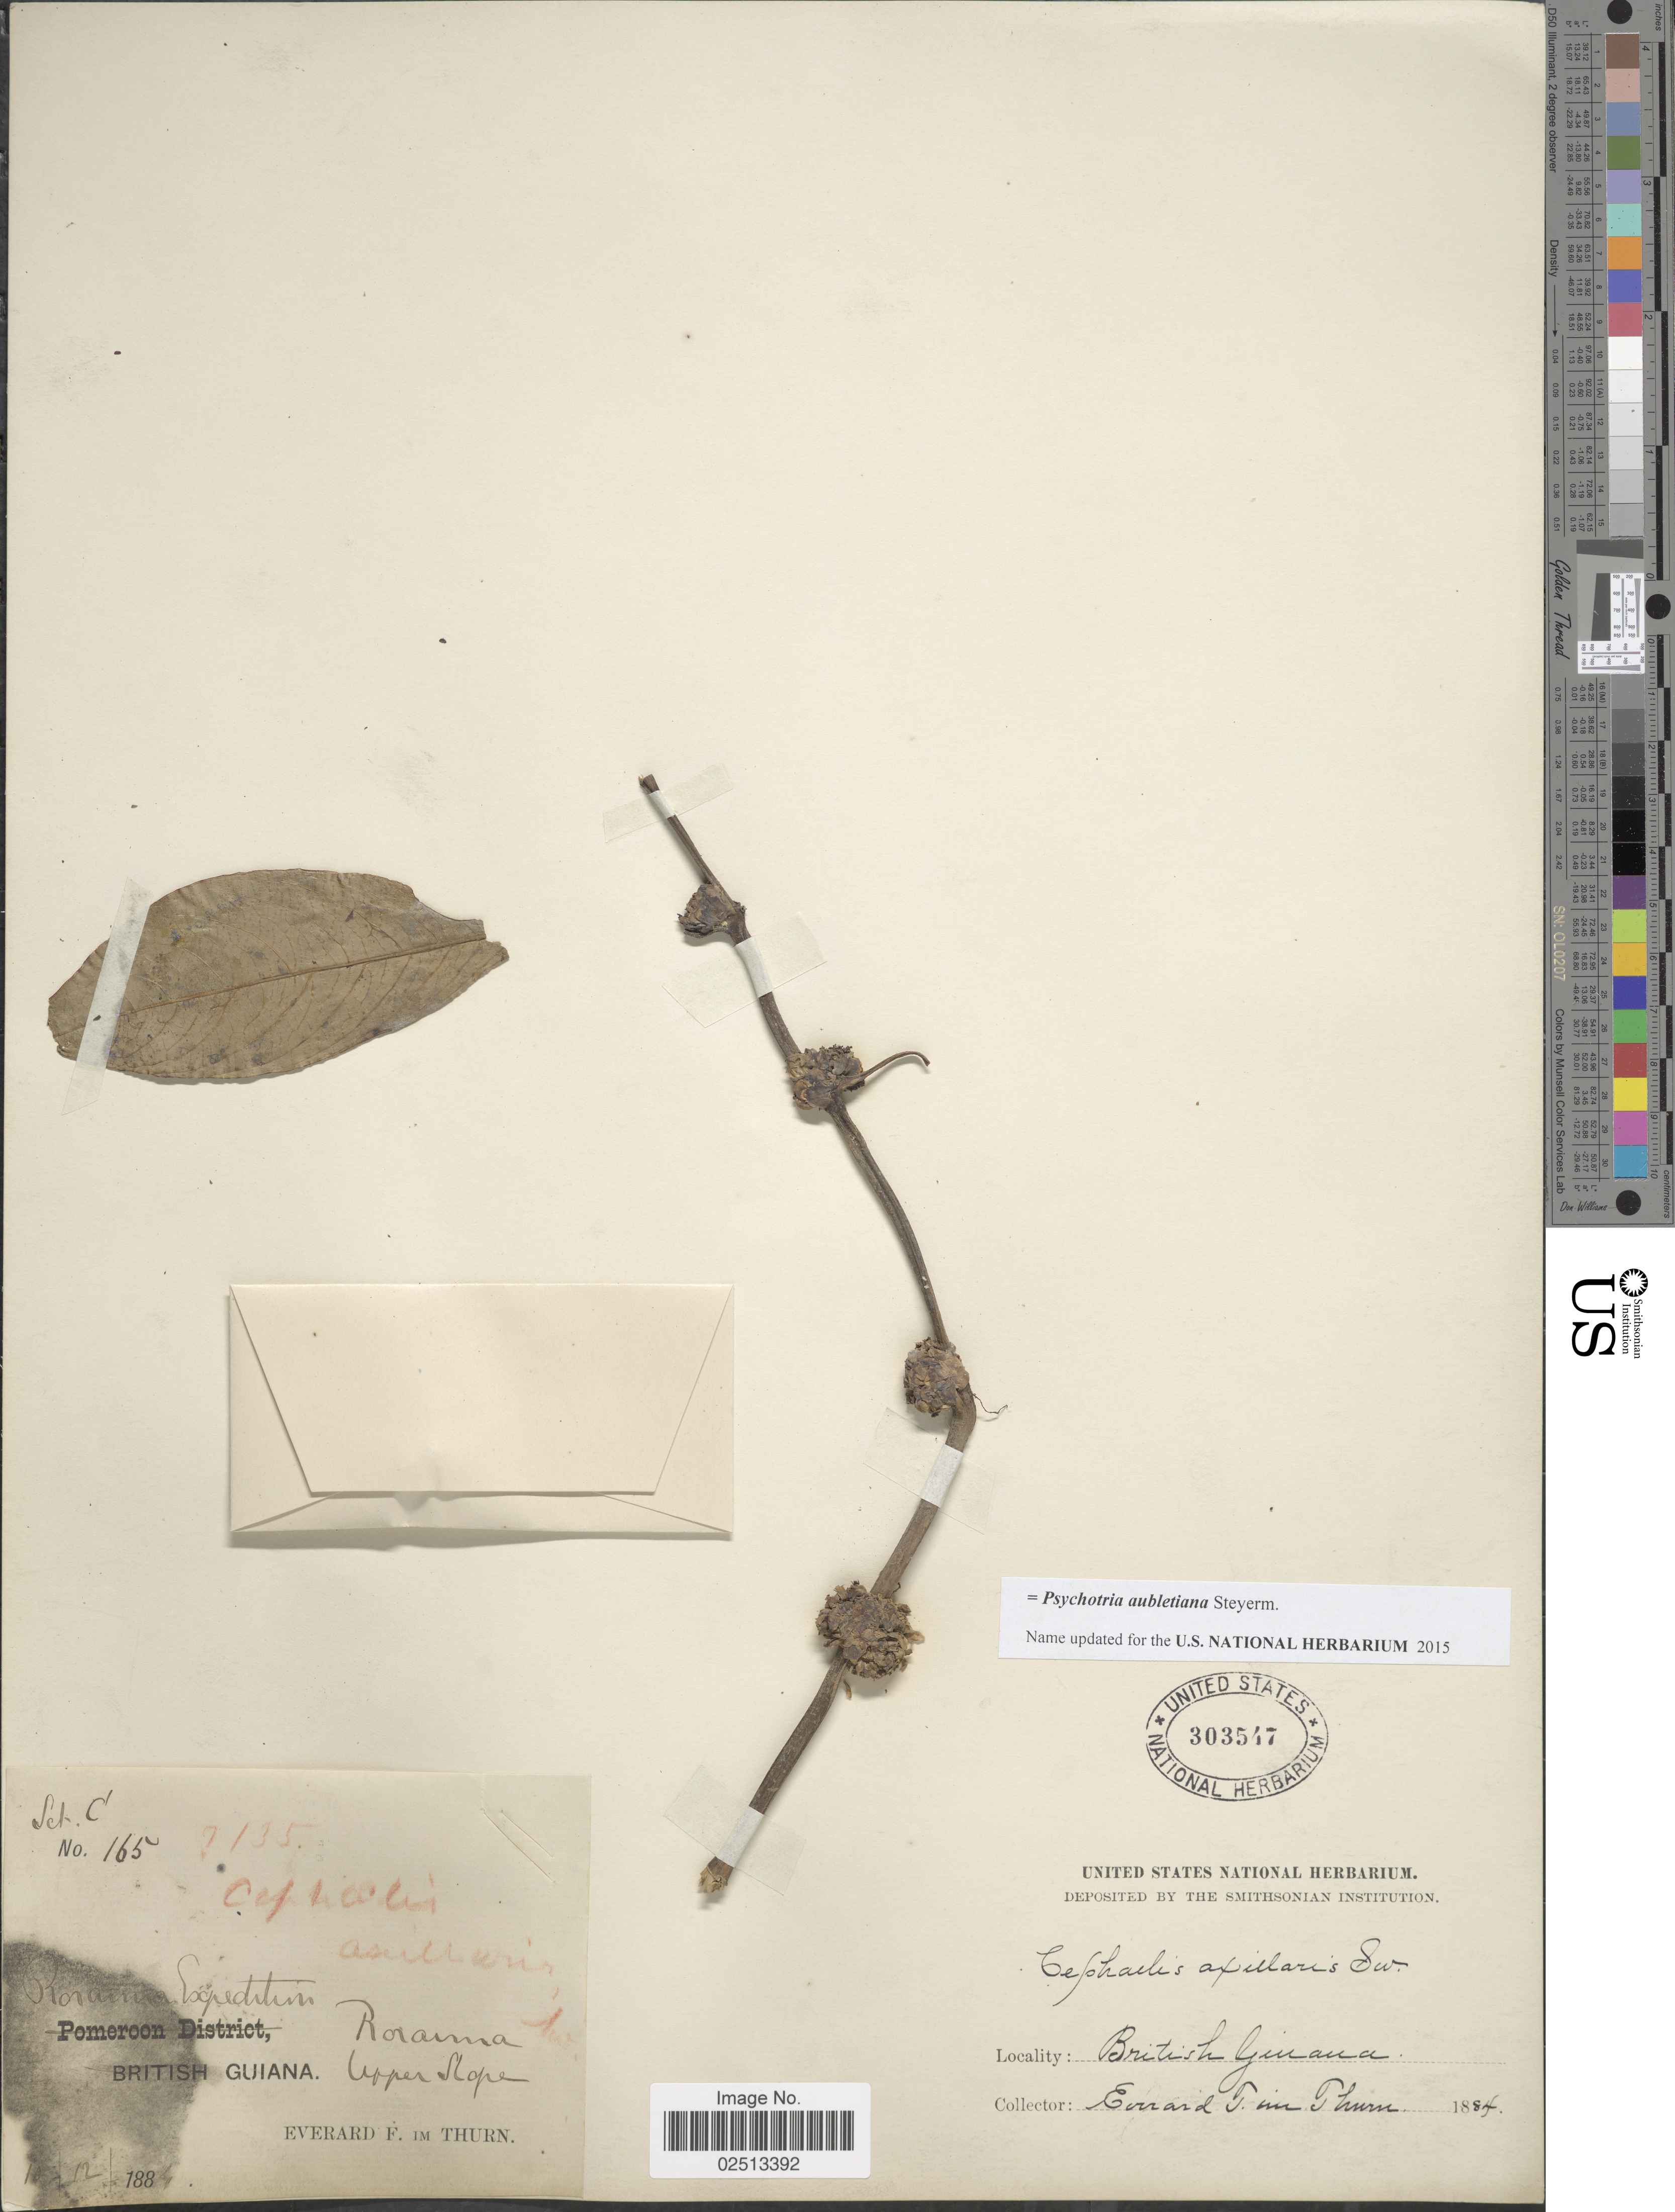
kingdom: Plantae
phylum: Tracheophyta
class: Magnoliopsida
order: Gentianales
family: Rubiaceae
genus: Palicourea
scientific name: Palicourea axillaris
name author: (Sw.) Borhidi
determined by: Kirkbride, J. H., Jr.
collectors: E. F. im Thurn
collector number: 165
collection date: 1884-12-10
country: Guyana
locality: British Guiana, Upper Slope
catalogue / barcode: US 303547